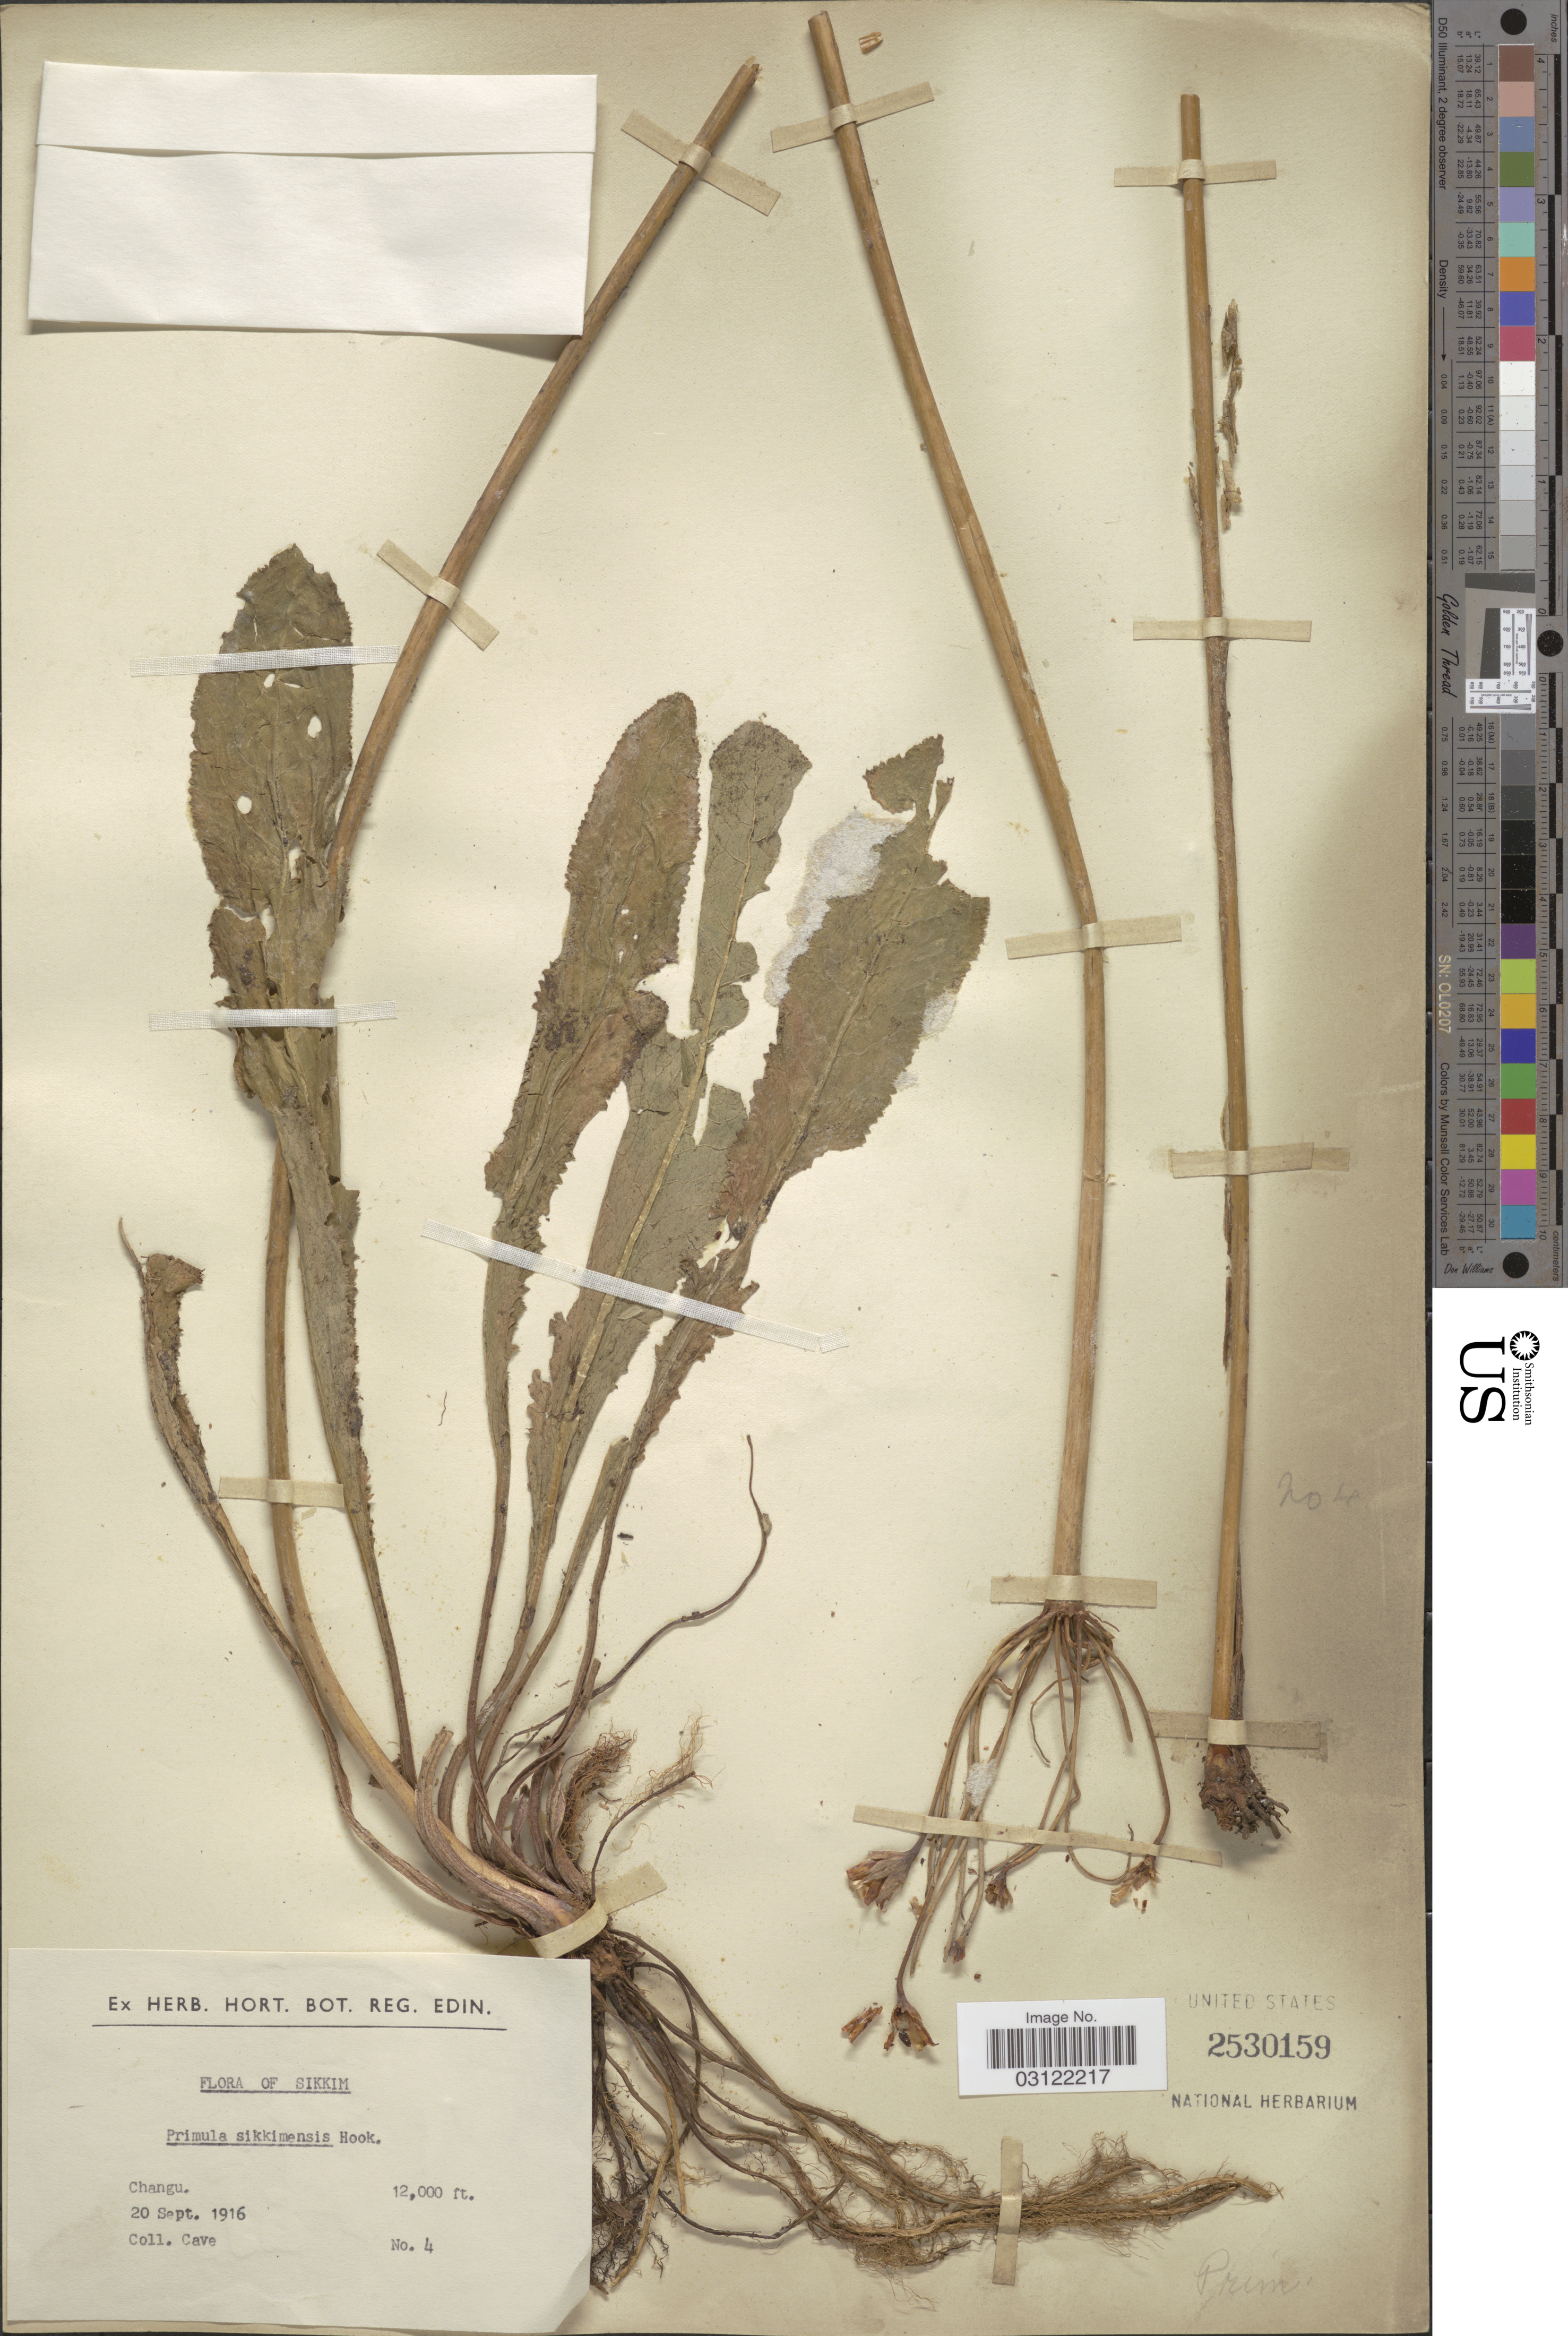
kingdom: Plantae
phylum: Tracheophyta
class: Magnoliopsida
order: Ericales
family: Primulaceae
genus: Primula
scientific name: Primula sikkimensis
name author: Hook.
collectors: Cave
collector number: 4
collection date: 1916-09-20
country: India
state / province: Sikkim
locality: Changu.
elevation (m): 3658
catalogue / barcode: US 2530159